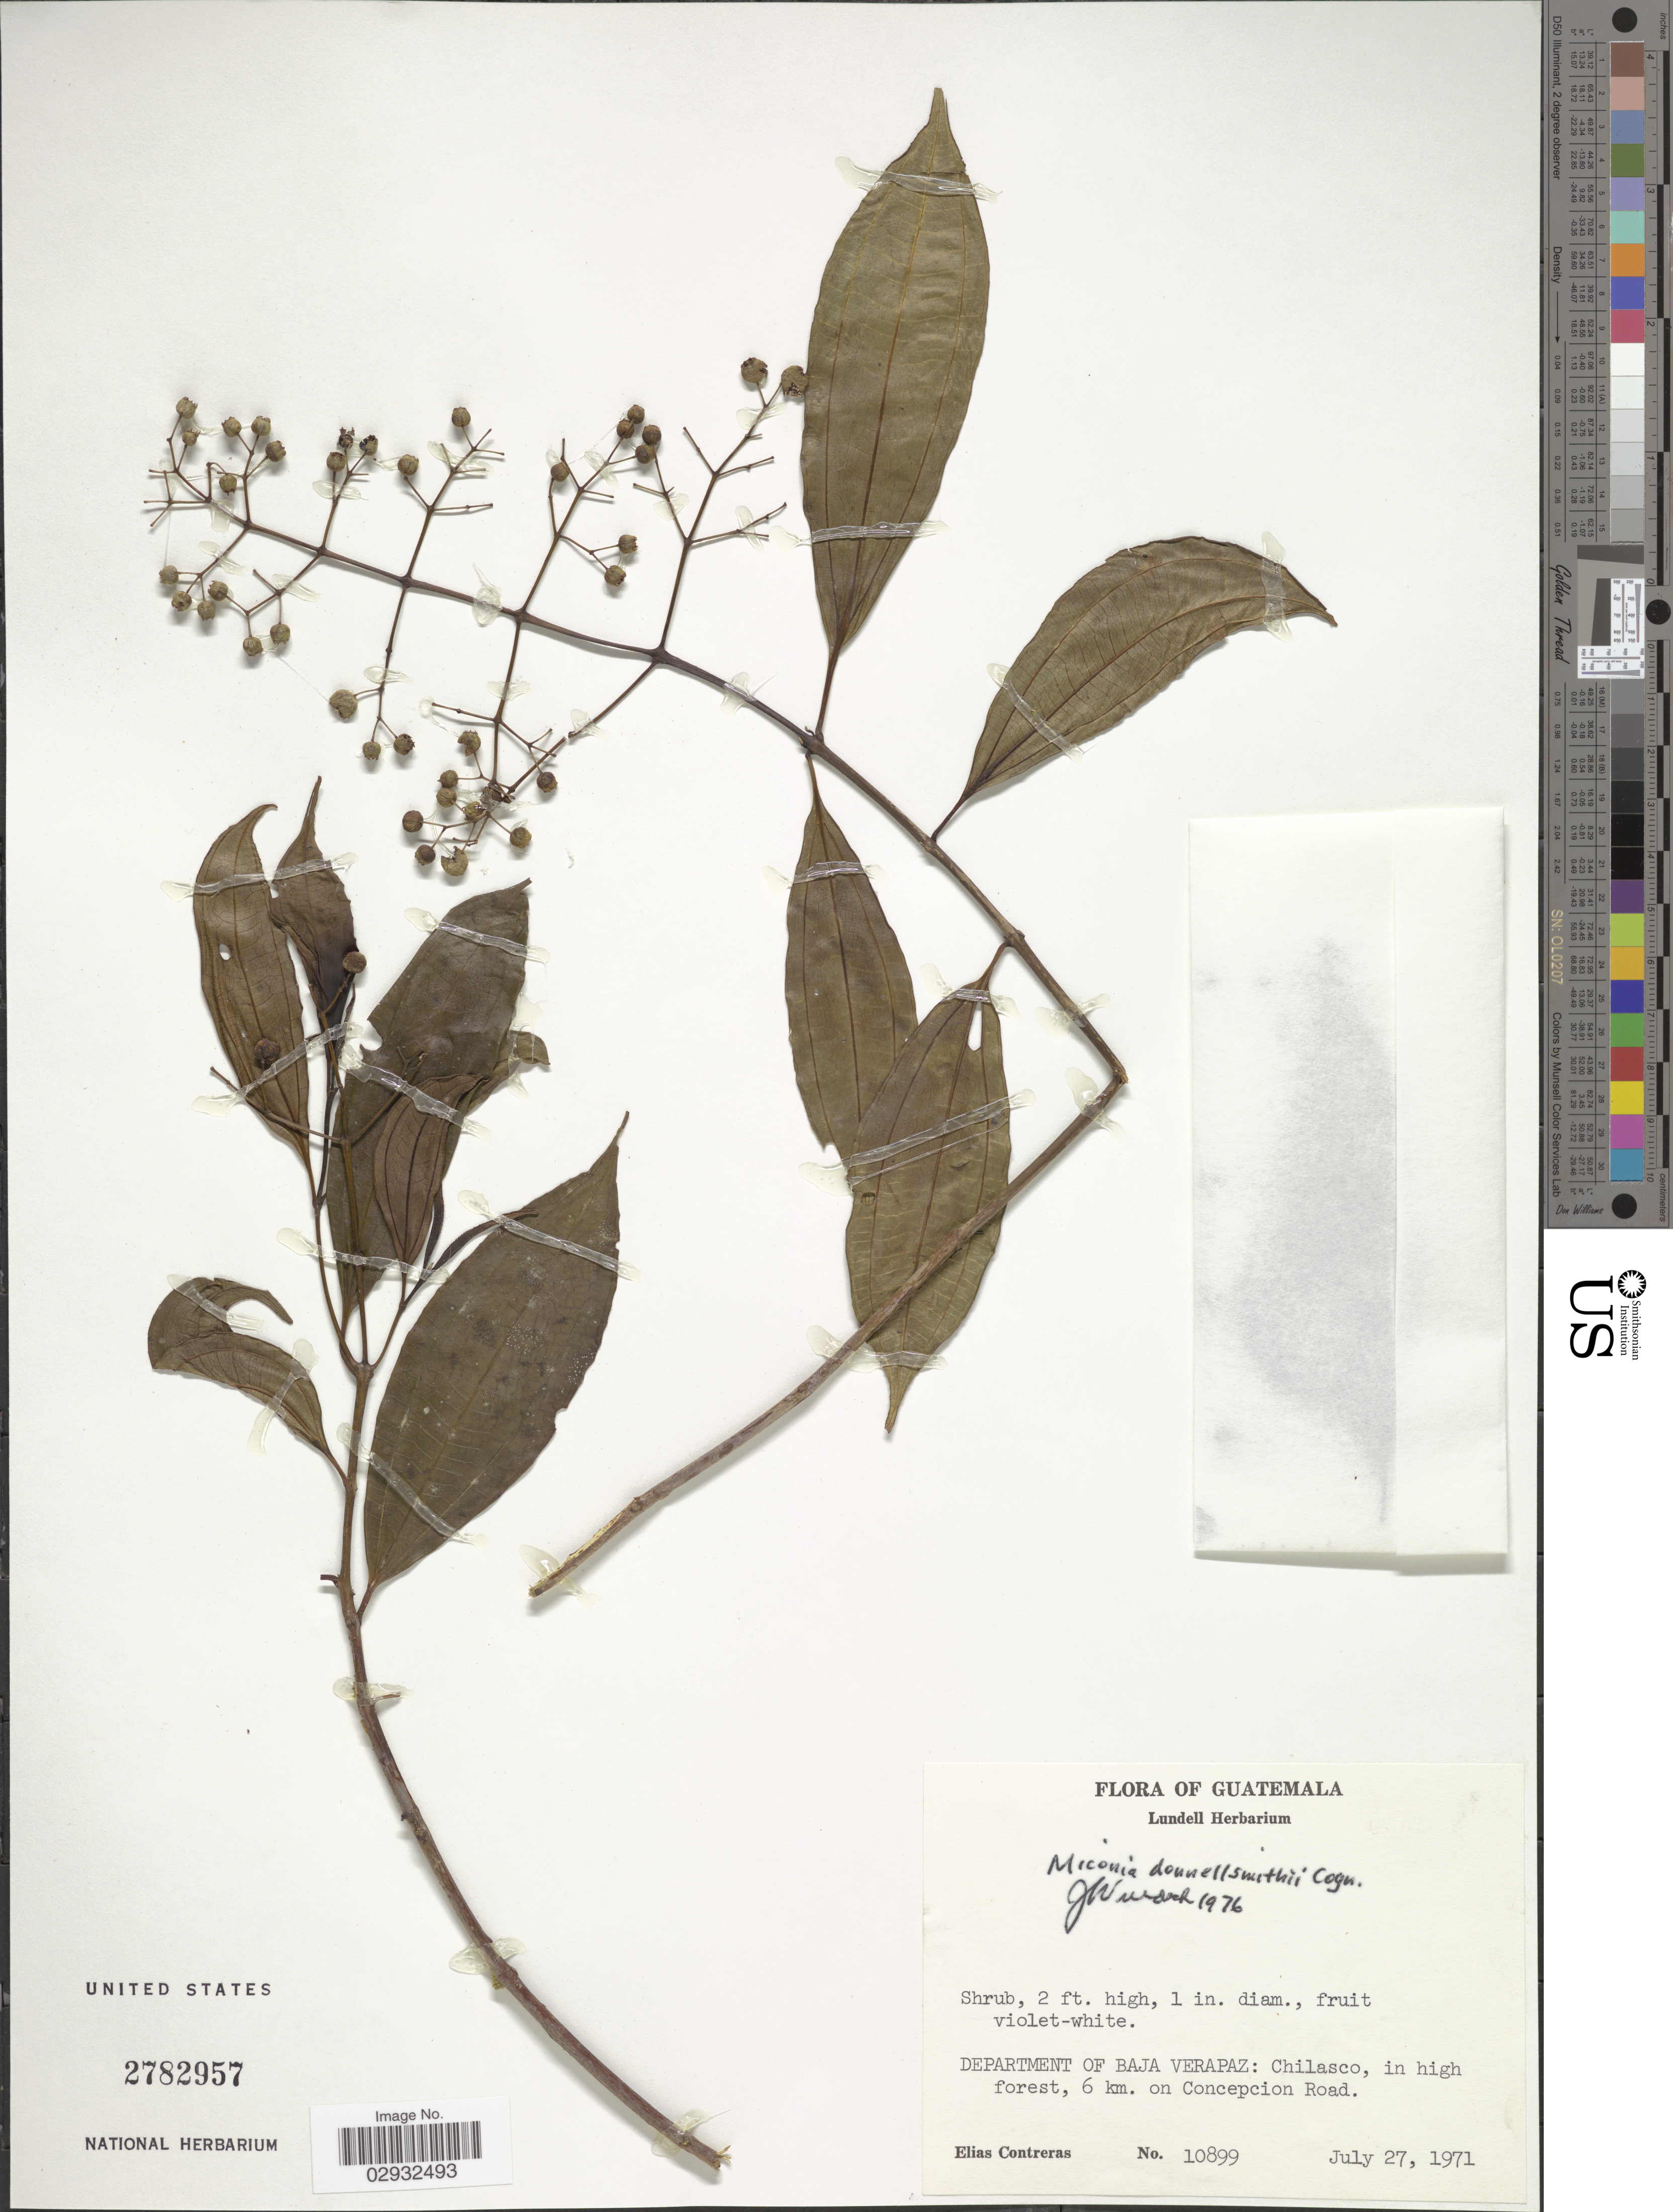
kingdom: Plantae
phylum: Tracheophyta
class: Magnoliopsida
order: Myrtales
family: Melastomataceae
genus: Miconia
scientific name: Miconia donnell-smithii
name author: Cogn.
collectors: E. Contreras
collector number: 10899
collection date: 1971-07-27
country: Guatemala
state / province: Baja Verapaz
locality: Department of Baja Verapaz: Chilasco, 6 km. on Concepcion Road.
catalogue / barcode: US 2782957